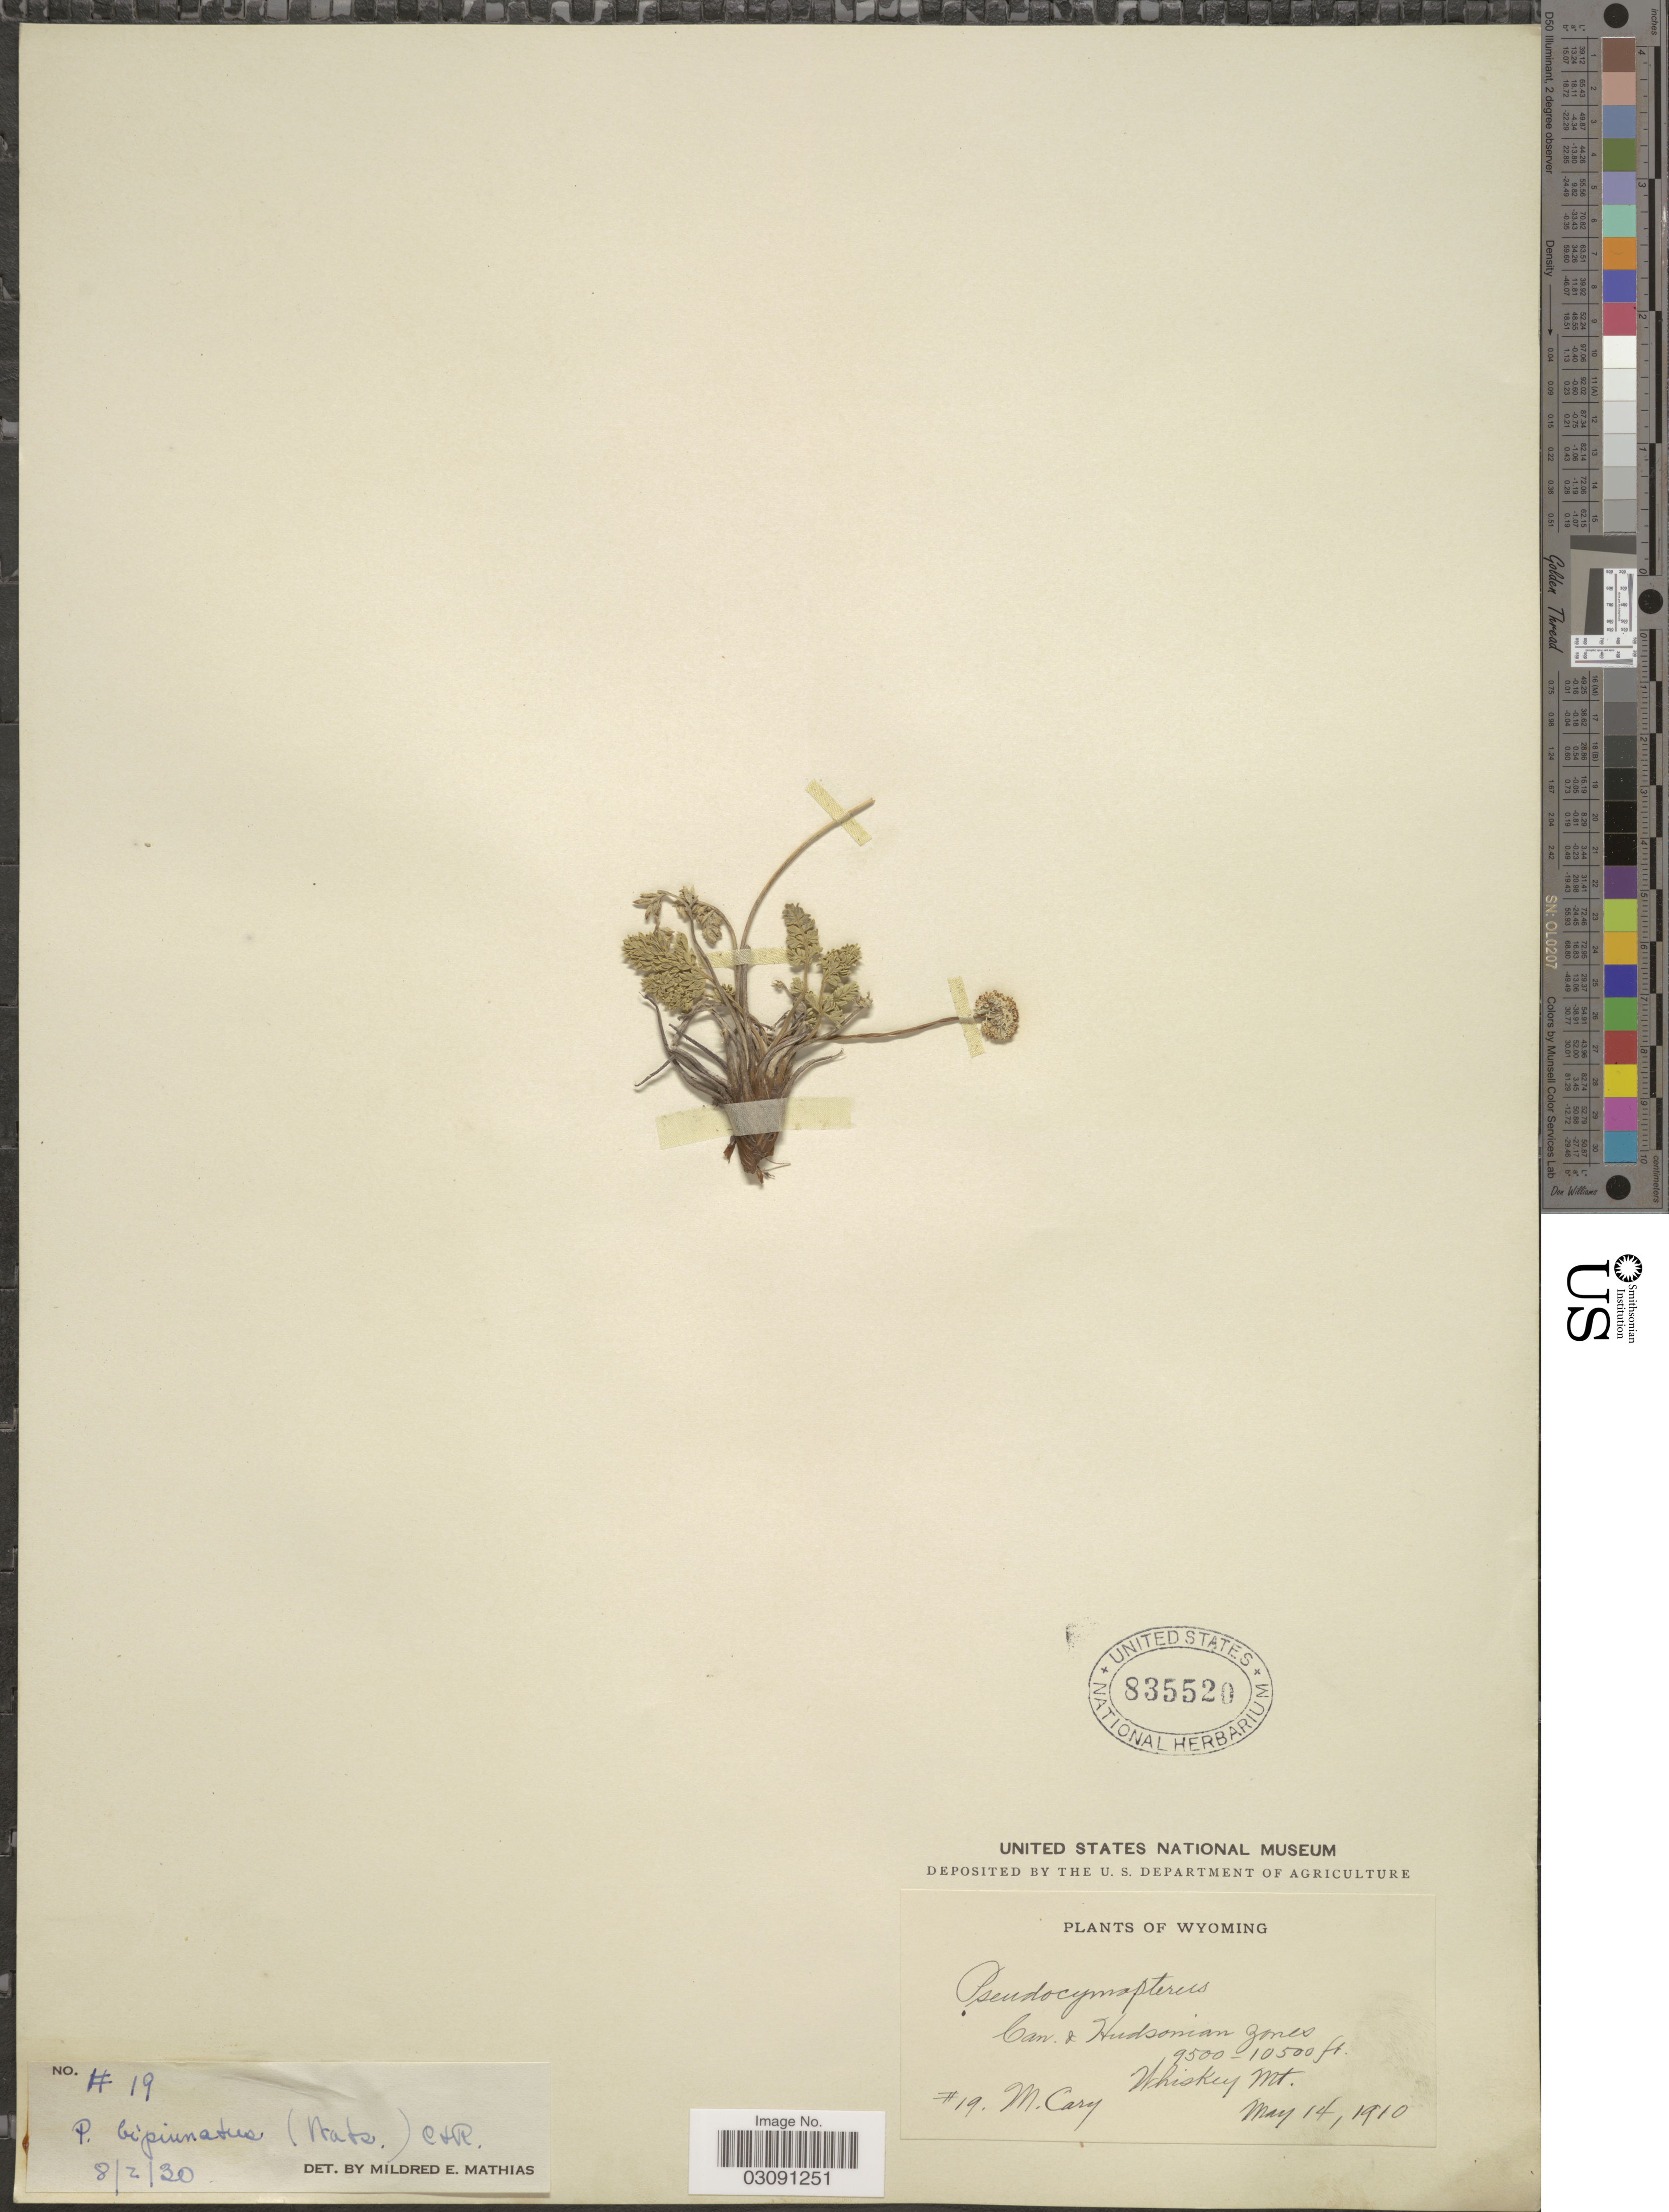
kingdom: Plantae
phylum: Tracheophyta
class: Magnoliopsida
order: Apiales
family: Apiaceae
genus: Cymopterus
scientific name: Cymopterus bipinnatus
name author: S. Watson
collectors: M. Cary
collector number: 19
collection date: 1910-05-14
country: United States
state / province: Wyoming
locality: Can. & Hudsonian Zones, Whiskey Mt.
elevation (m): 2896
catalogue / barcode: US 835520